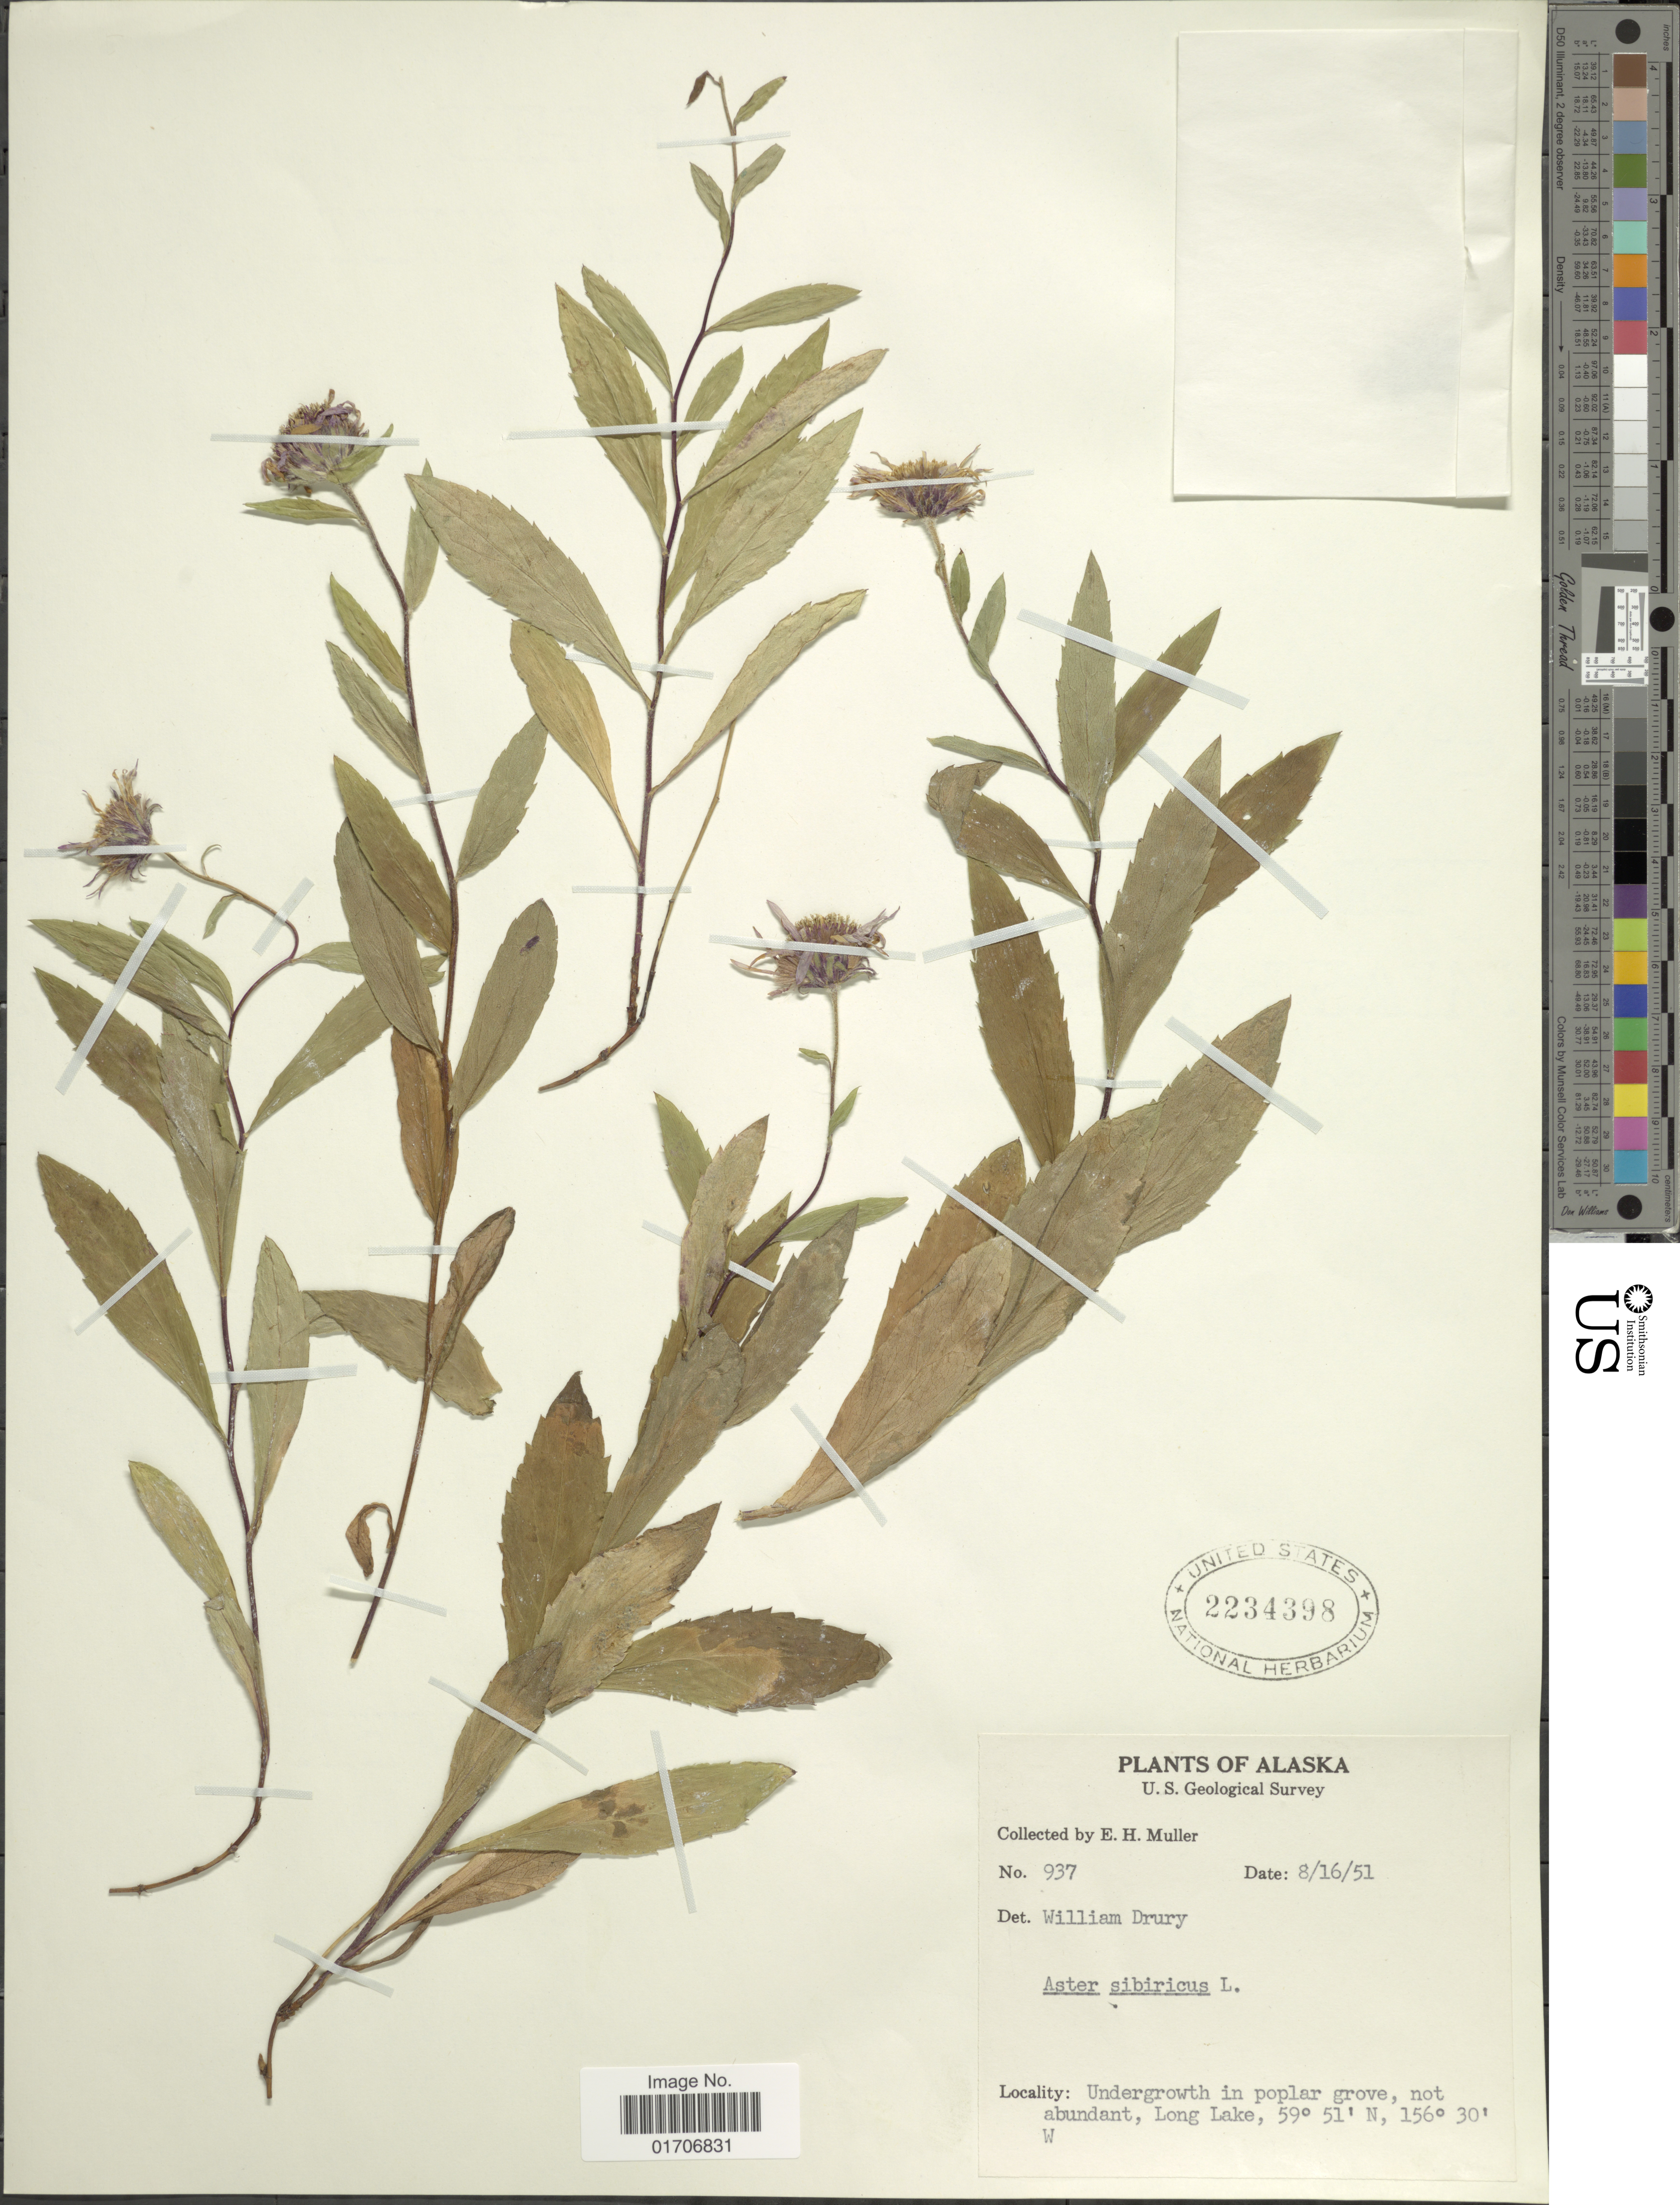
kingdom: Plantae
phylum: Tracheophyta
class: Magnoliopsida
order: Asterales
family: Asteraceae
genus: Eurybia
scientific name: Eurybia sibirica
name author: (L.) G.L. Nesom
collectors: E. H. Muller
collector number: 937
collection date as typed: Transcribed d/m/y: 16/8/51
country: United States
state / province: Alaska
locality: Undergrowth in poplar grove, not abundant, Long Lake.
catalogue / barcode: US 2234398